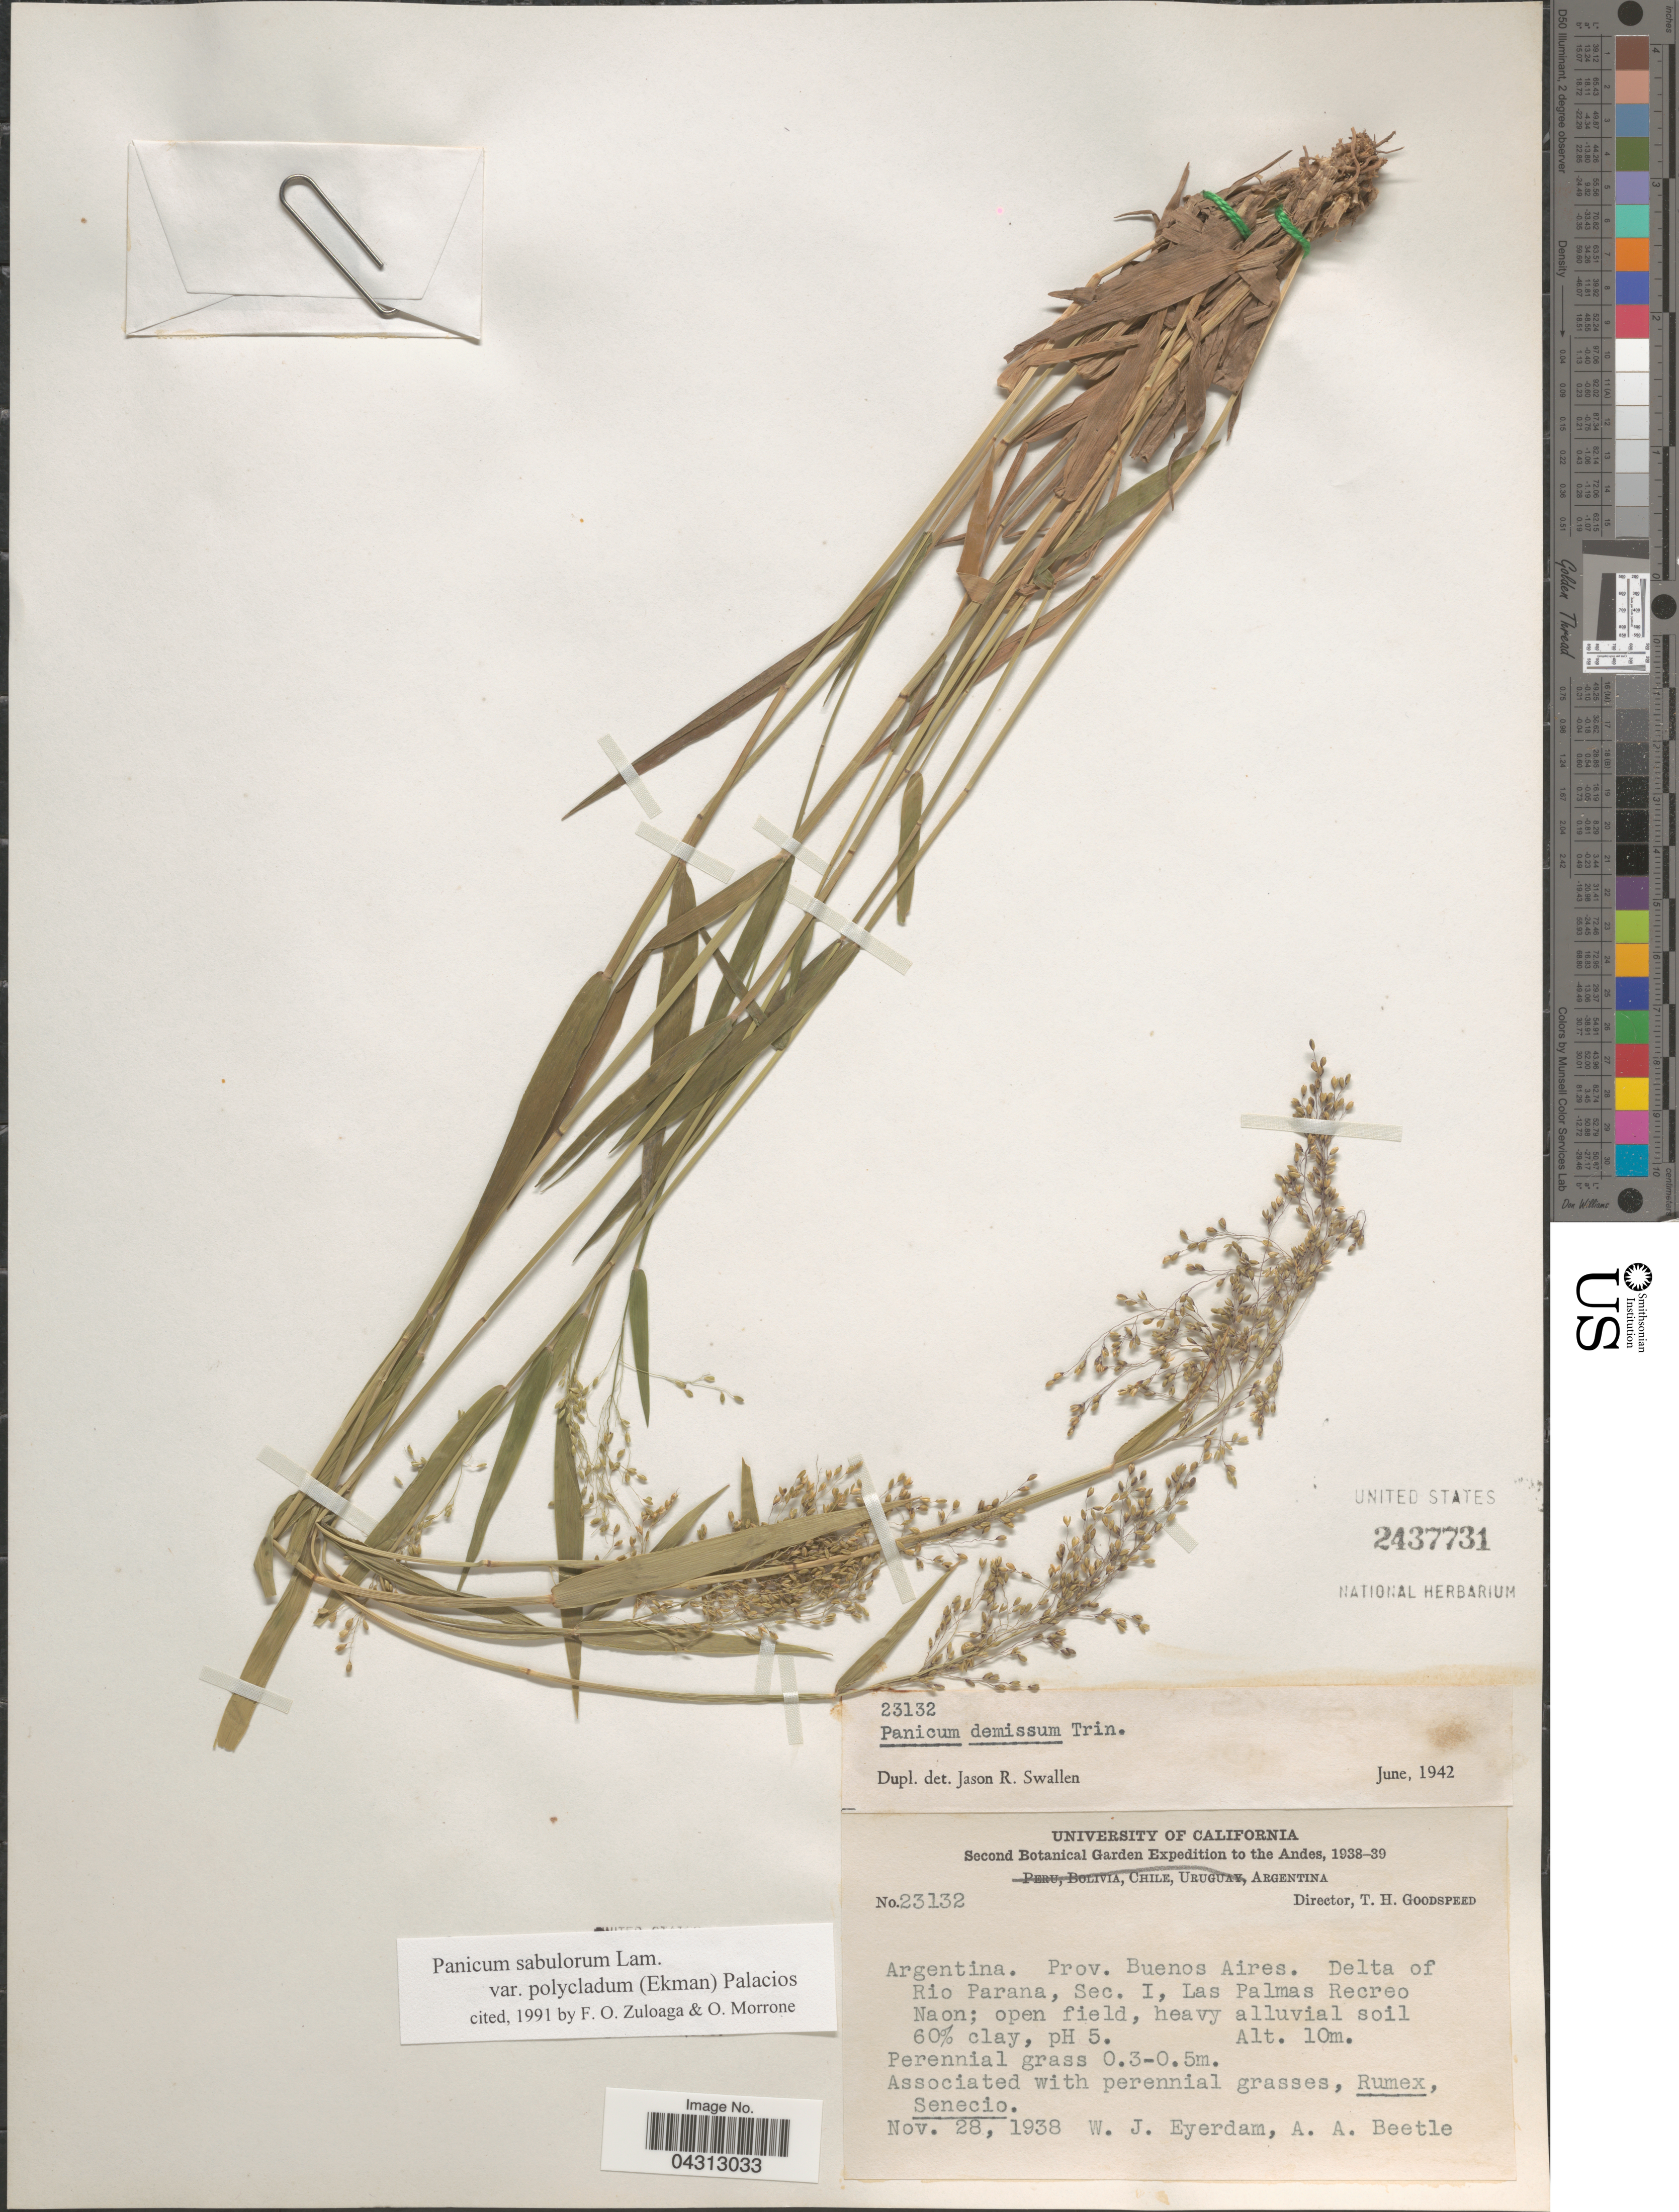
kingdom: Plantae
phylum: Tracheophyta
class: Liliopsida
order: Poales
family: Poaceae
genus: Dichanthelium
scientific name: Dichanthelium sabulorum var. polycladum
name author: (Ekman) Zuloaga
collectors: W. J. Eyerdam & A. A. Beetle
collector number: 23132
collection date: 1938-11-28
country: Argentina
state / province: Buenos Aires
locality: Delta of Rio Parana, Sec. I, Las Palmas Recreo Naon.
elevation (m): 10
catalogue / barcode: US 2437731